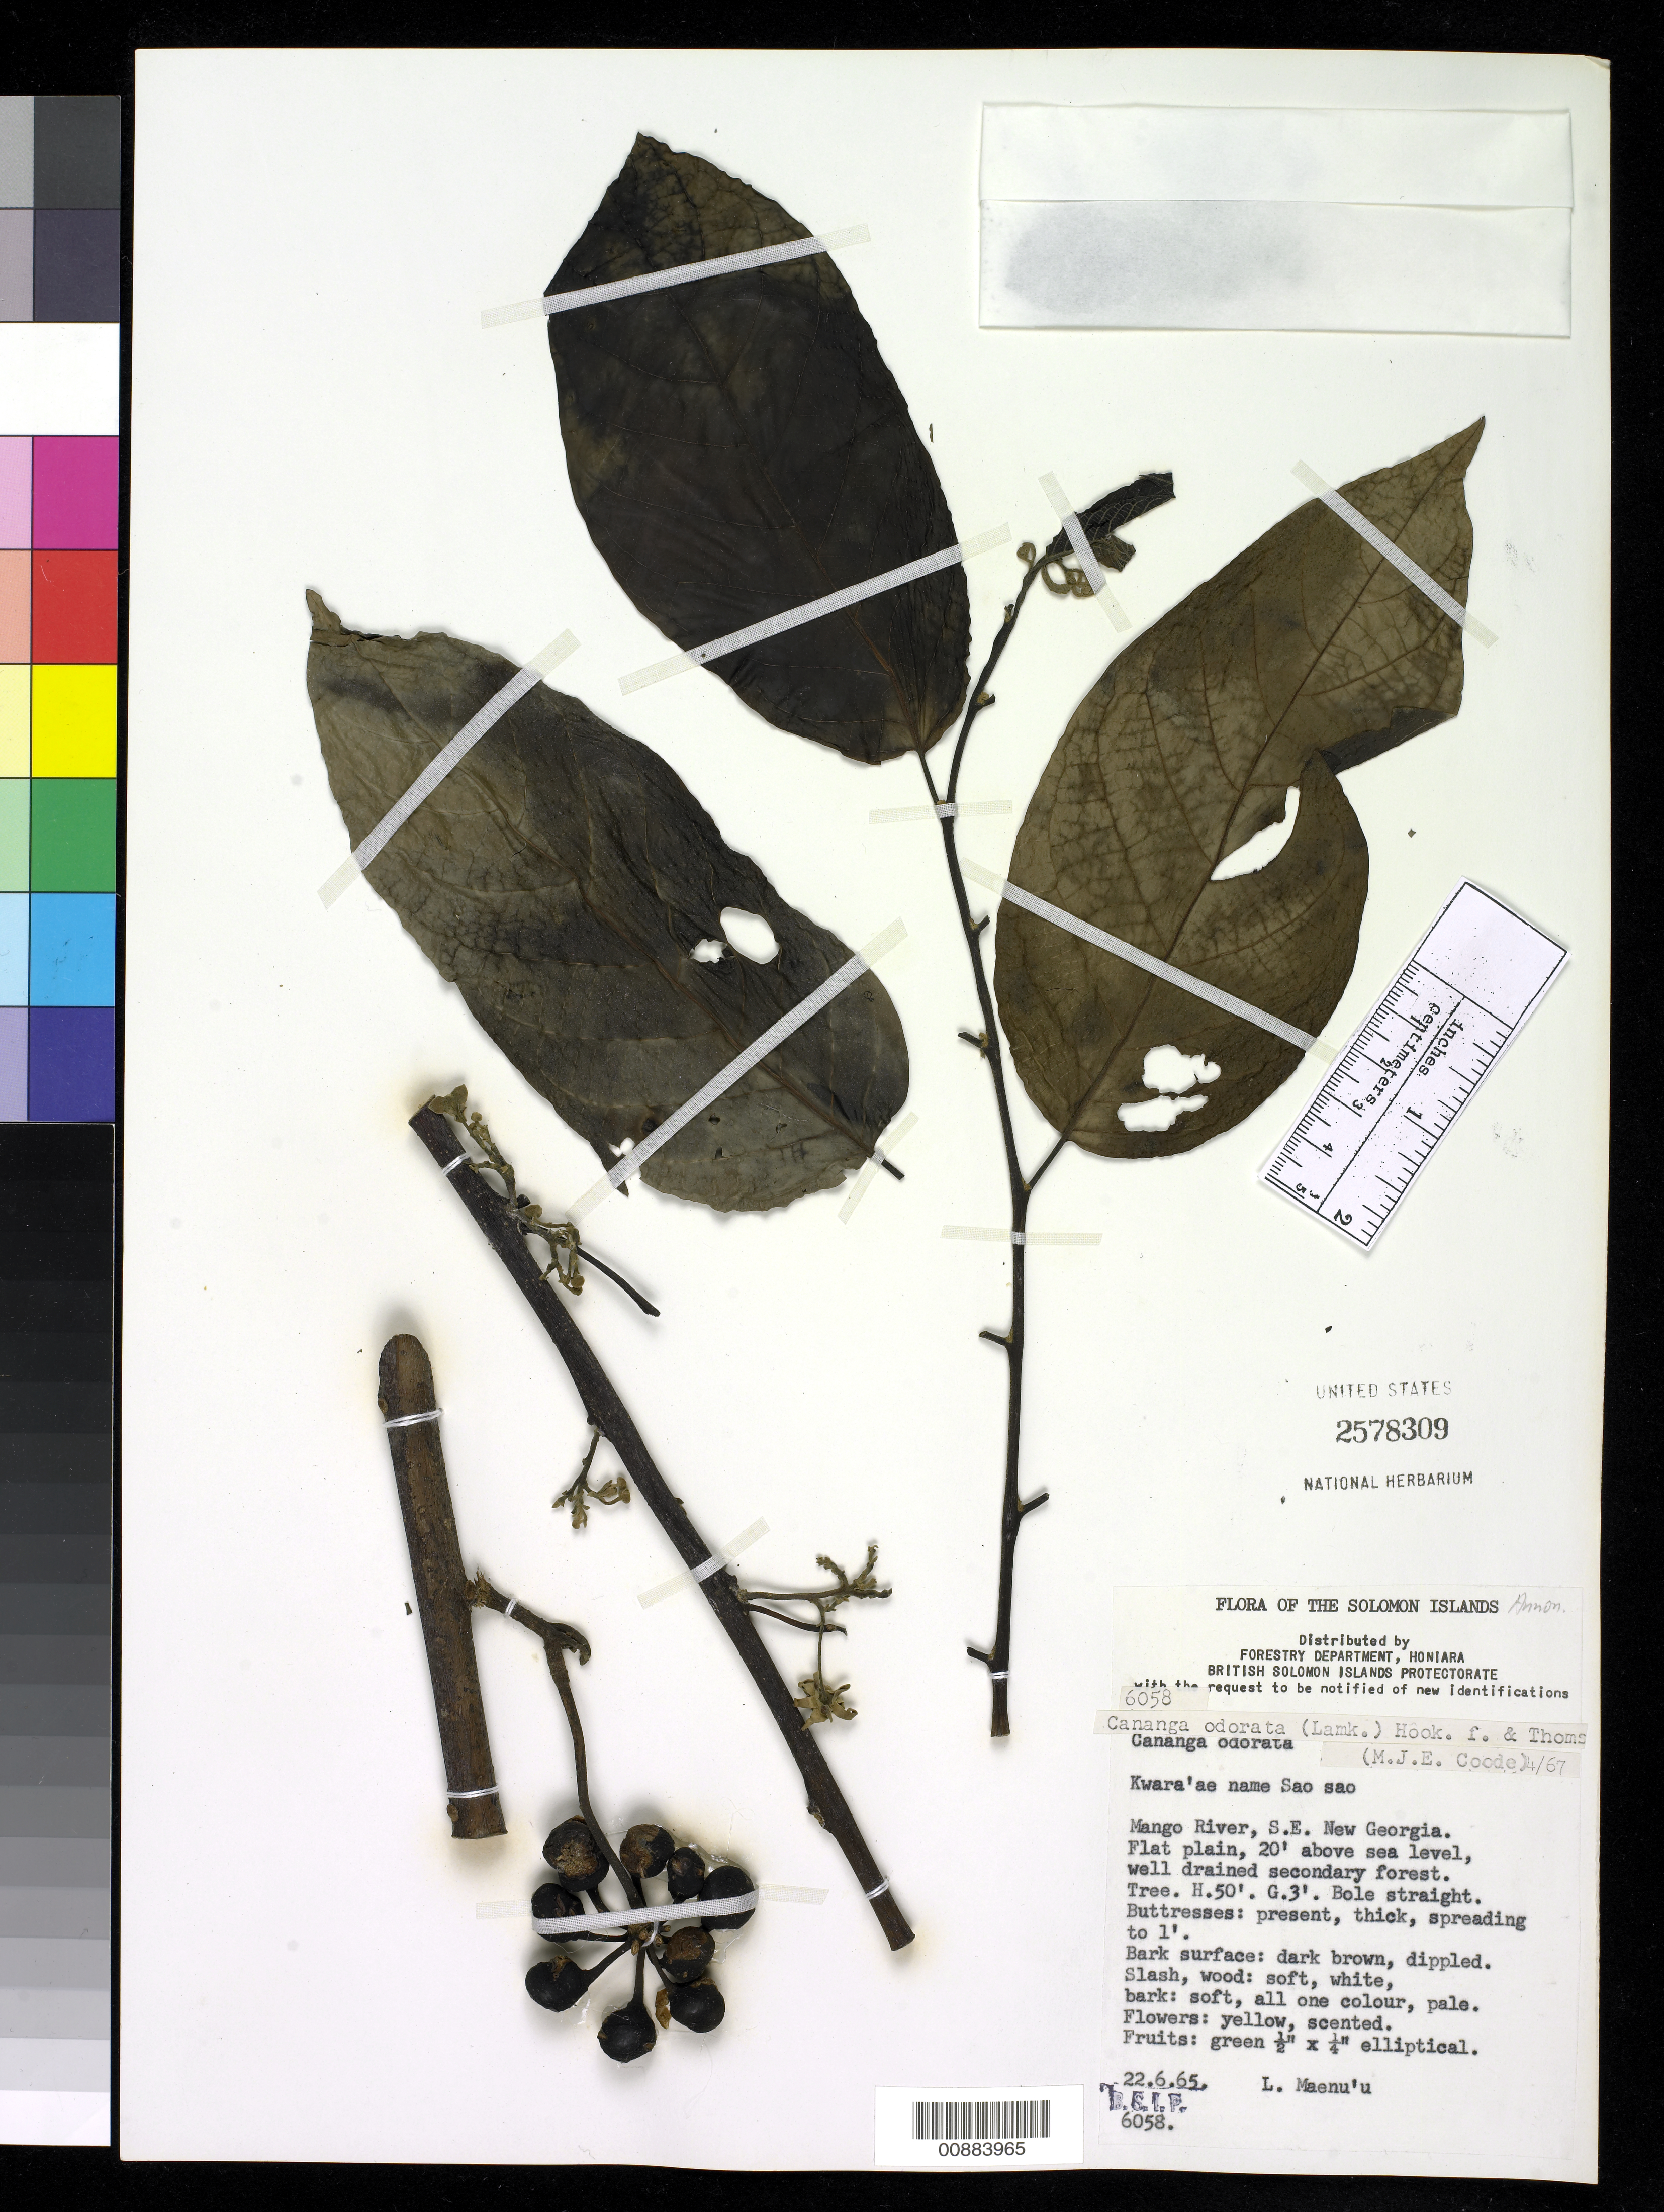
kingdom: Plantae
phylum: Tracheophyta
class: Magnoliopsida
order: Magnoliales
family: Annonaceae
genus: Cananga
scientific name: Cananga odorata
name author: (Lam.) Hook. f. & Thomson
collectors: L. Maenu'u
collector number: BSIP 6058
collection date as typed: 22 Jun 1965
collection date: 1965-06-22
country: Solomon Islands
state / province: Western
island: New Georgia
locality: Mango River, SE New Georgia.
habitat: Flat plain, well drained secondary forest.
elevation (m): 6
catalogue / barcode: US 2578309